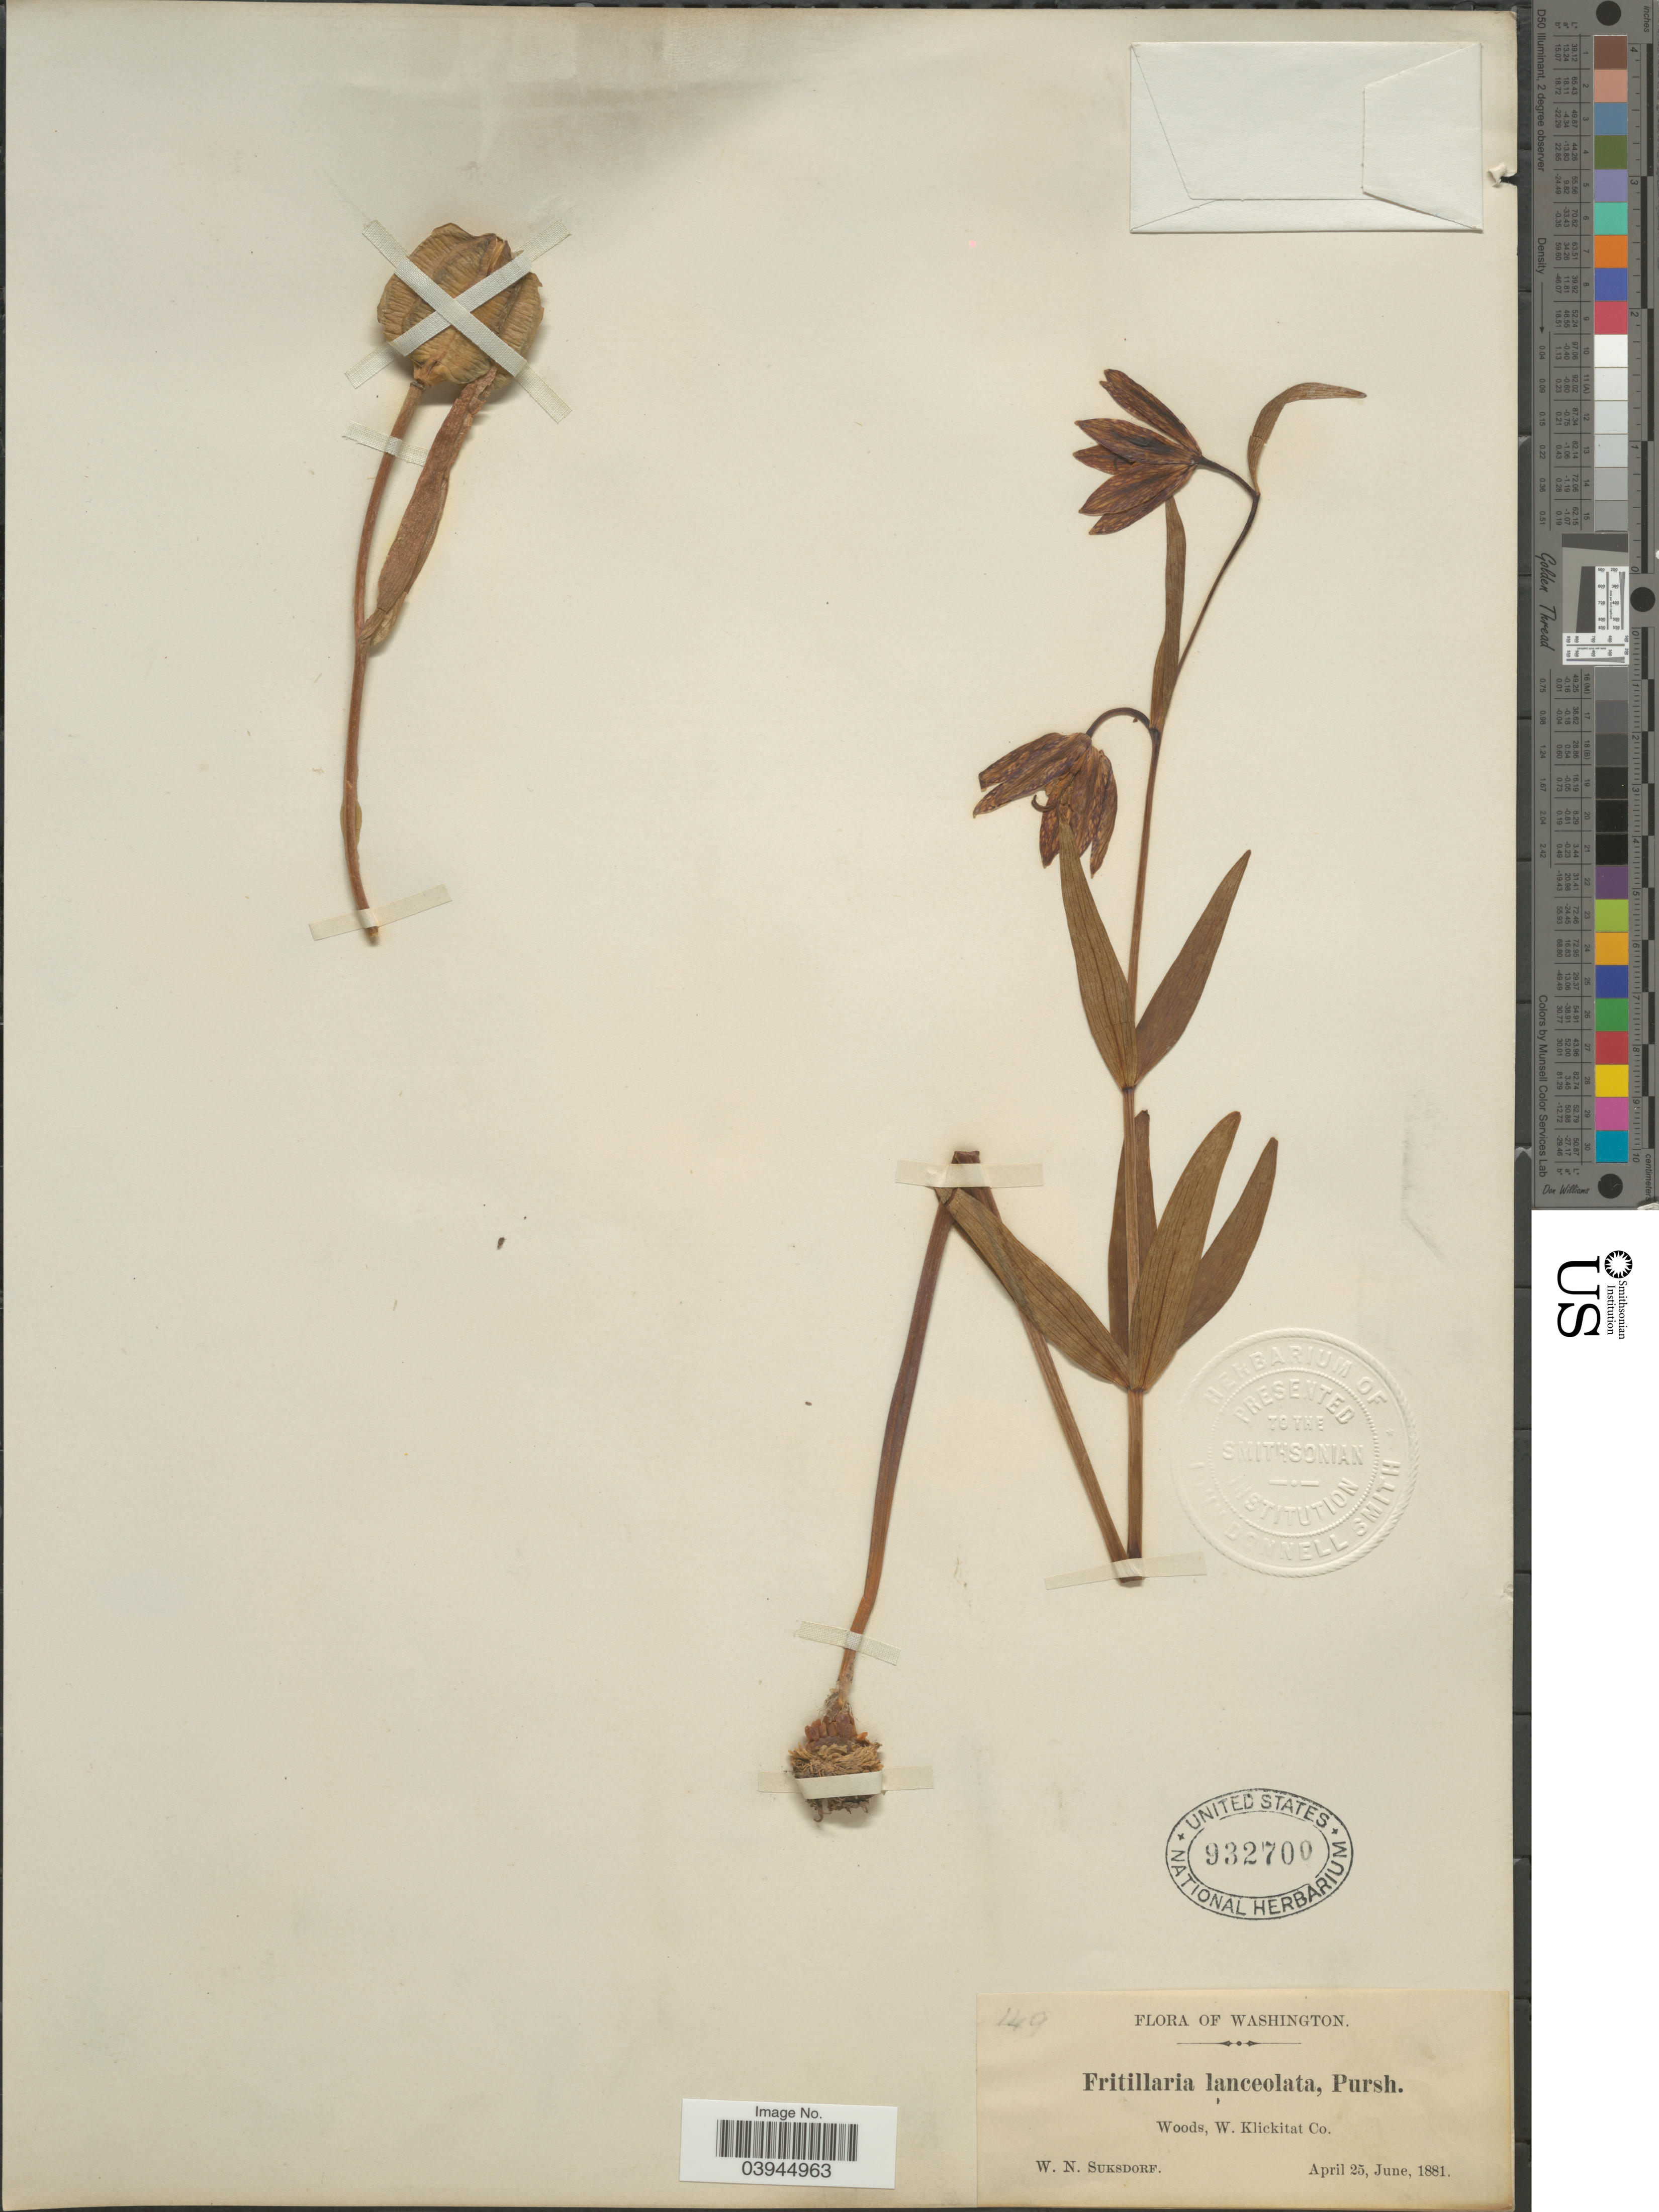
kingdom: Plantae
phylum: Tracheophyta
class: Liliopsida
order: Liliales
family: Liliaceae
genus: Fritillaria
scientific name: Fritillaria affinis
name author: (Schult. & Schult. f.) Sealy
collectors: W. N. Suksdorf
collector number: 149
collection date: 1881-04-25/1881-06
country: United States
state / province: Washington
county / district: Klickitat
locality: Woods, W. Klickitat Co.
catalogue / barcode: US 932700